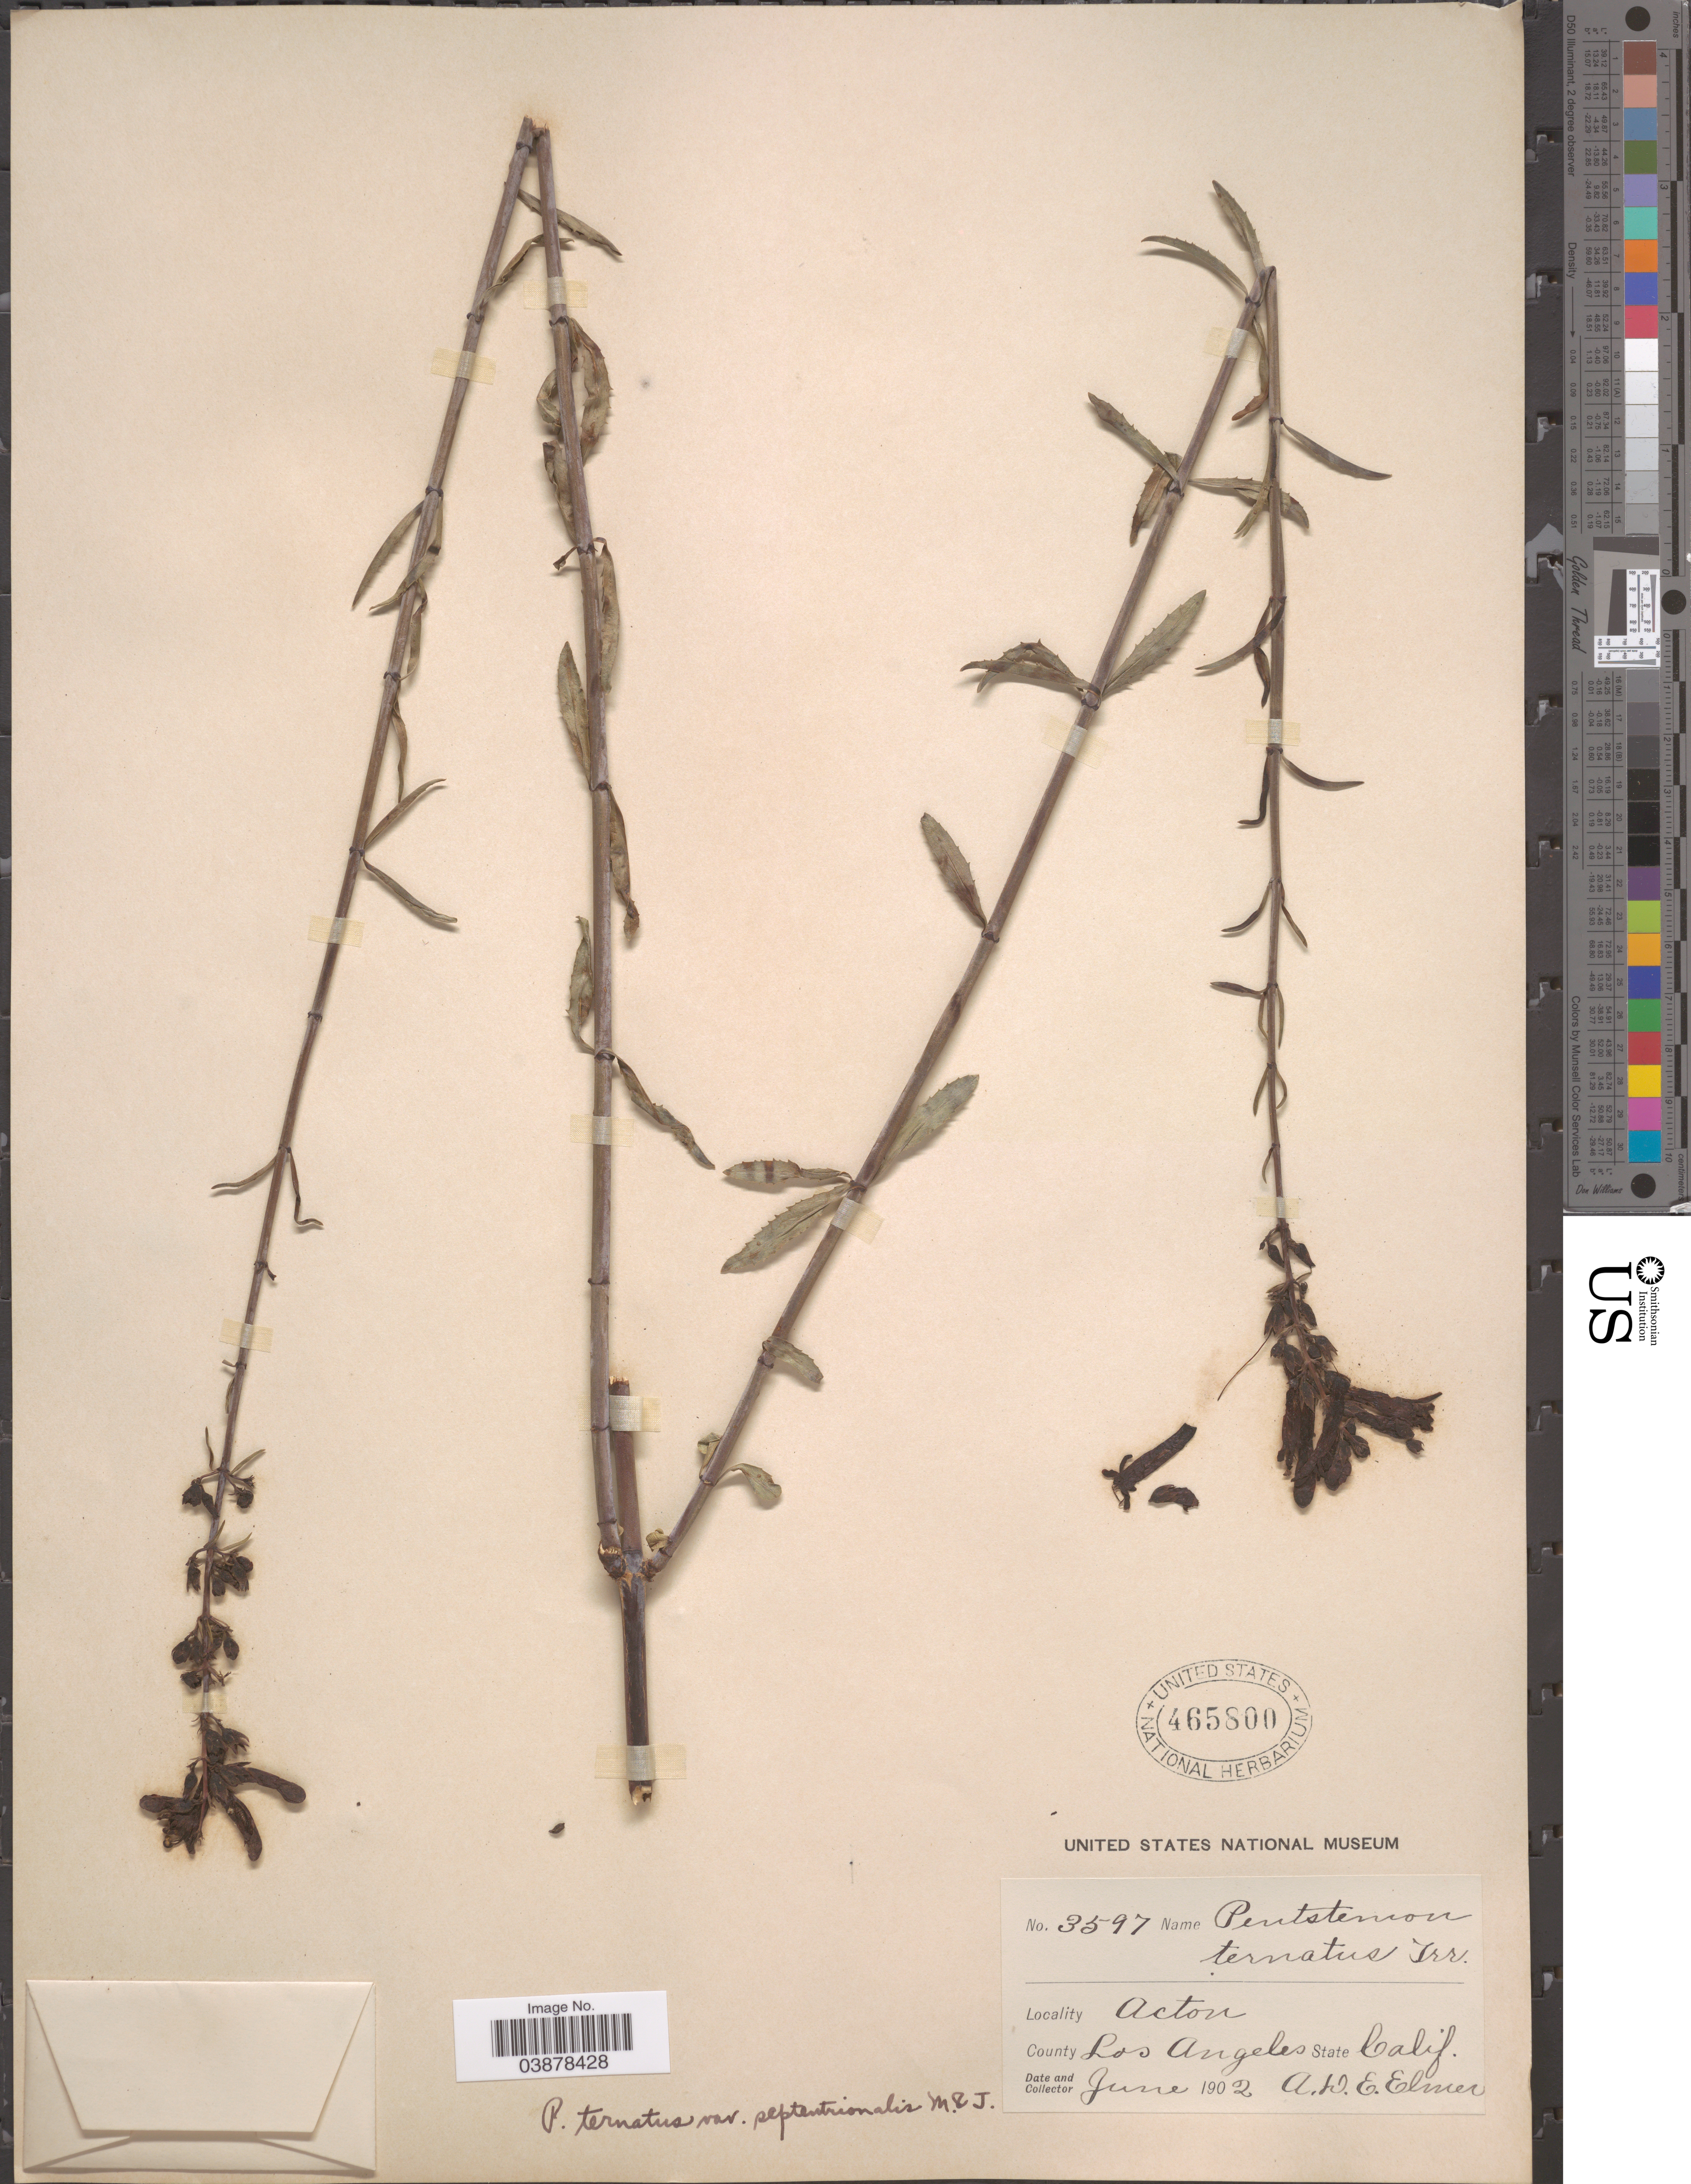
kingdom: Plantae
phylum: Tracheophyta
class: Magnoliopsida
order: Lamiales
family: Plantaginaceae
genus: Penstemon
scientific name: Penstemon ternatus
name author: Torr. ex A. Gray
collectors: A. D. E. Elmer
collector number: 3597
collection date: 1902-06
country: United States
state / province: California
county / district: Los Angeles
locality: Acton. County Los Angeles.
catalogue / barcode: US 465800